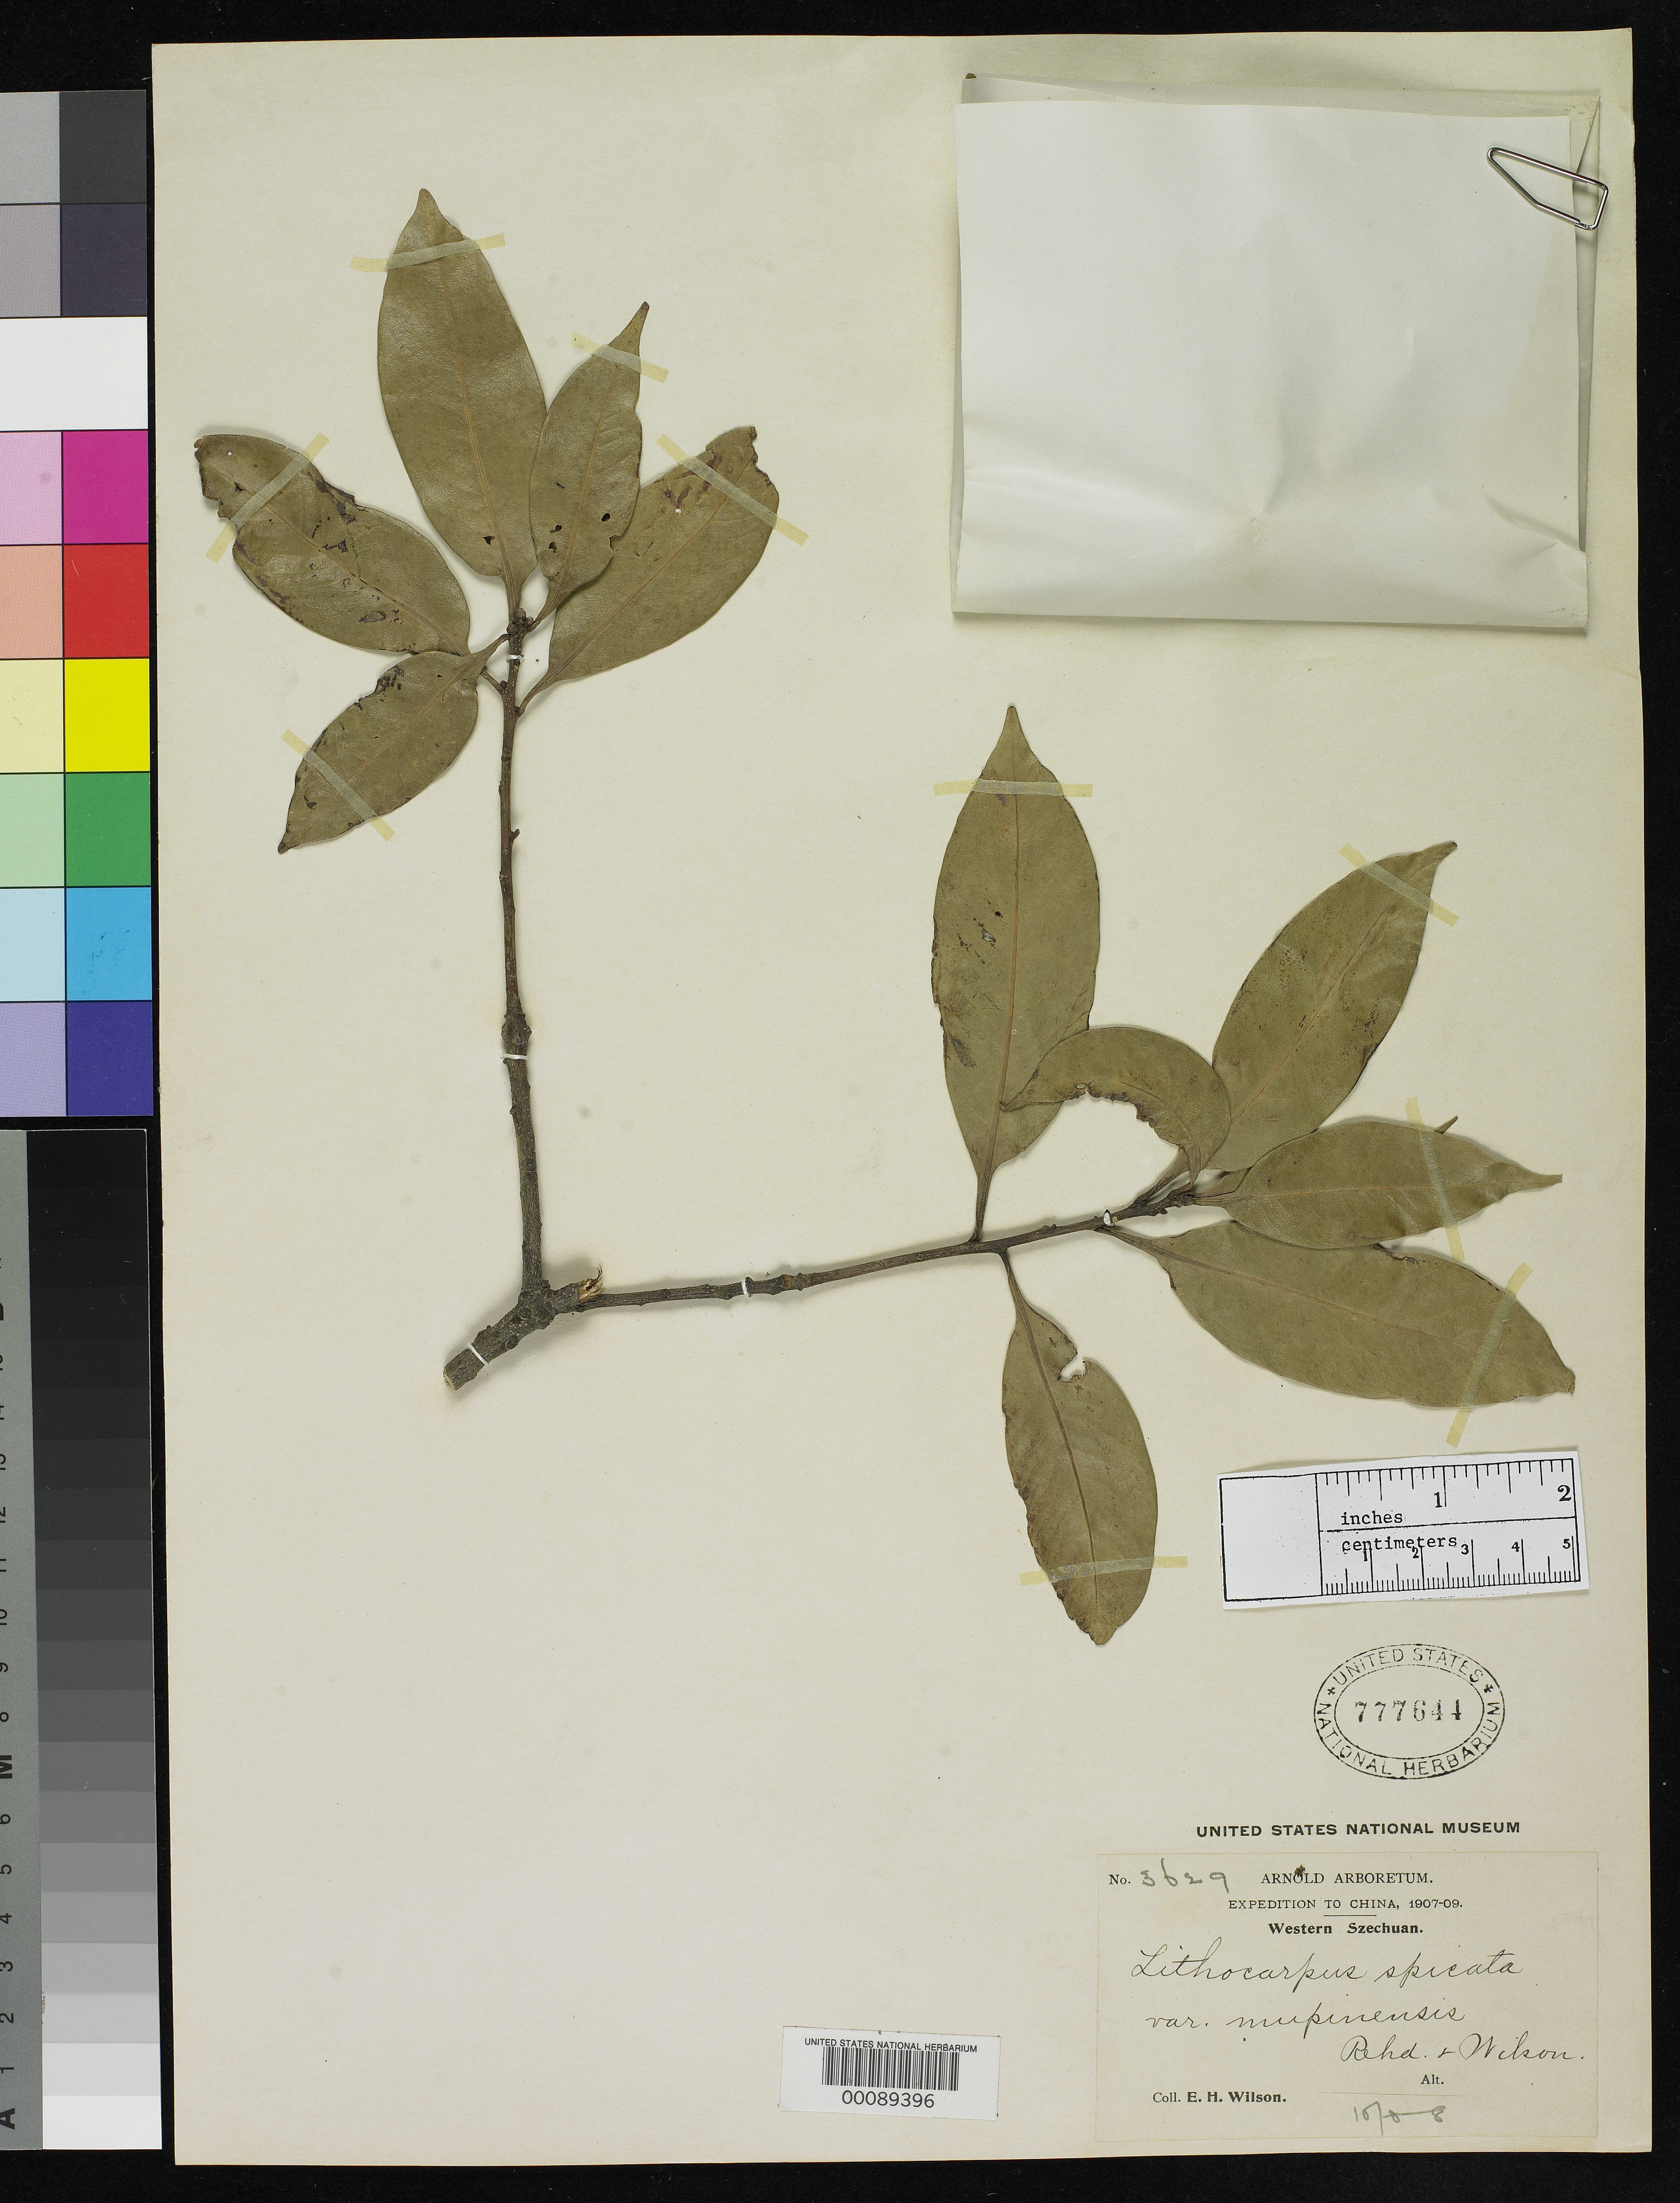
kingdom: Plantae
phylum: Tracheophyta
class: Magnoliopsida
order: Fagales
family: Fagaceae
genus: Lithocarpus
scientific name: Lithocarpus spicatus var. mupinensis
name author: Rehder & E.H. Wilson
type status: Isotype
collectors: E. H. Wilson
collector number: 3629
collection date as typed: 1907 to -- --- 1909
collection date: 1907/1909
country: China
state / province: Sichuan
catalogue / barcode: US 777644